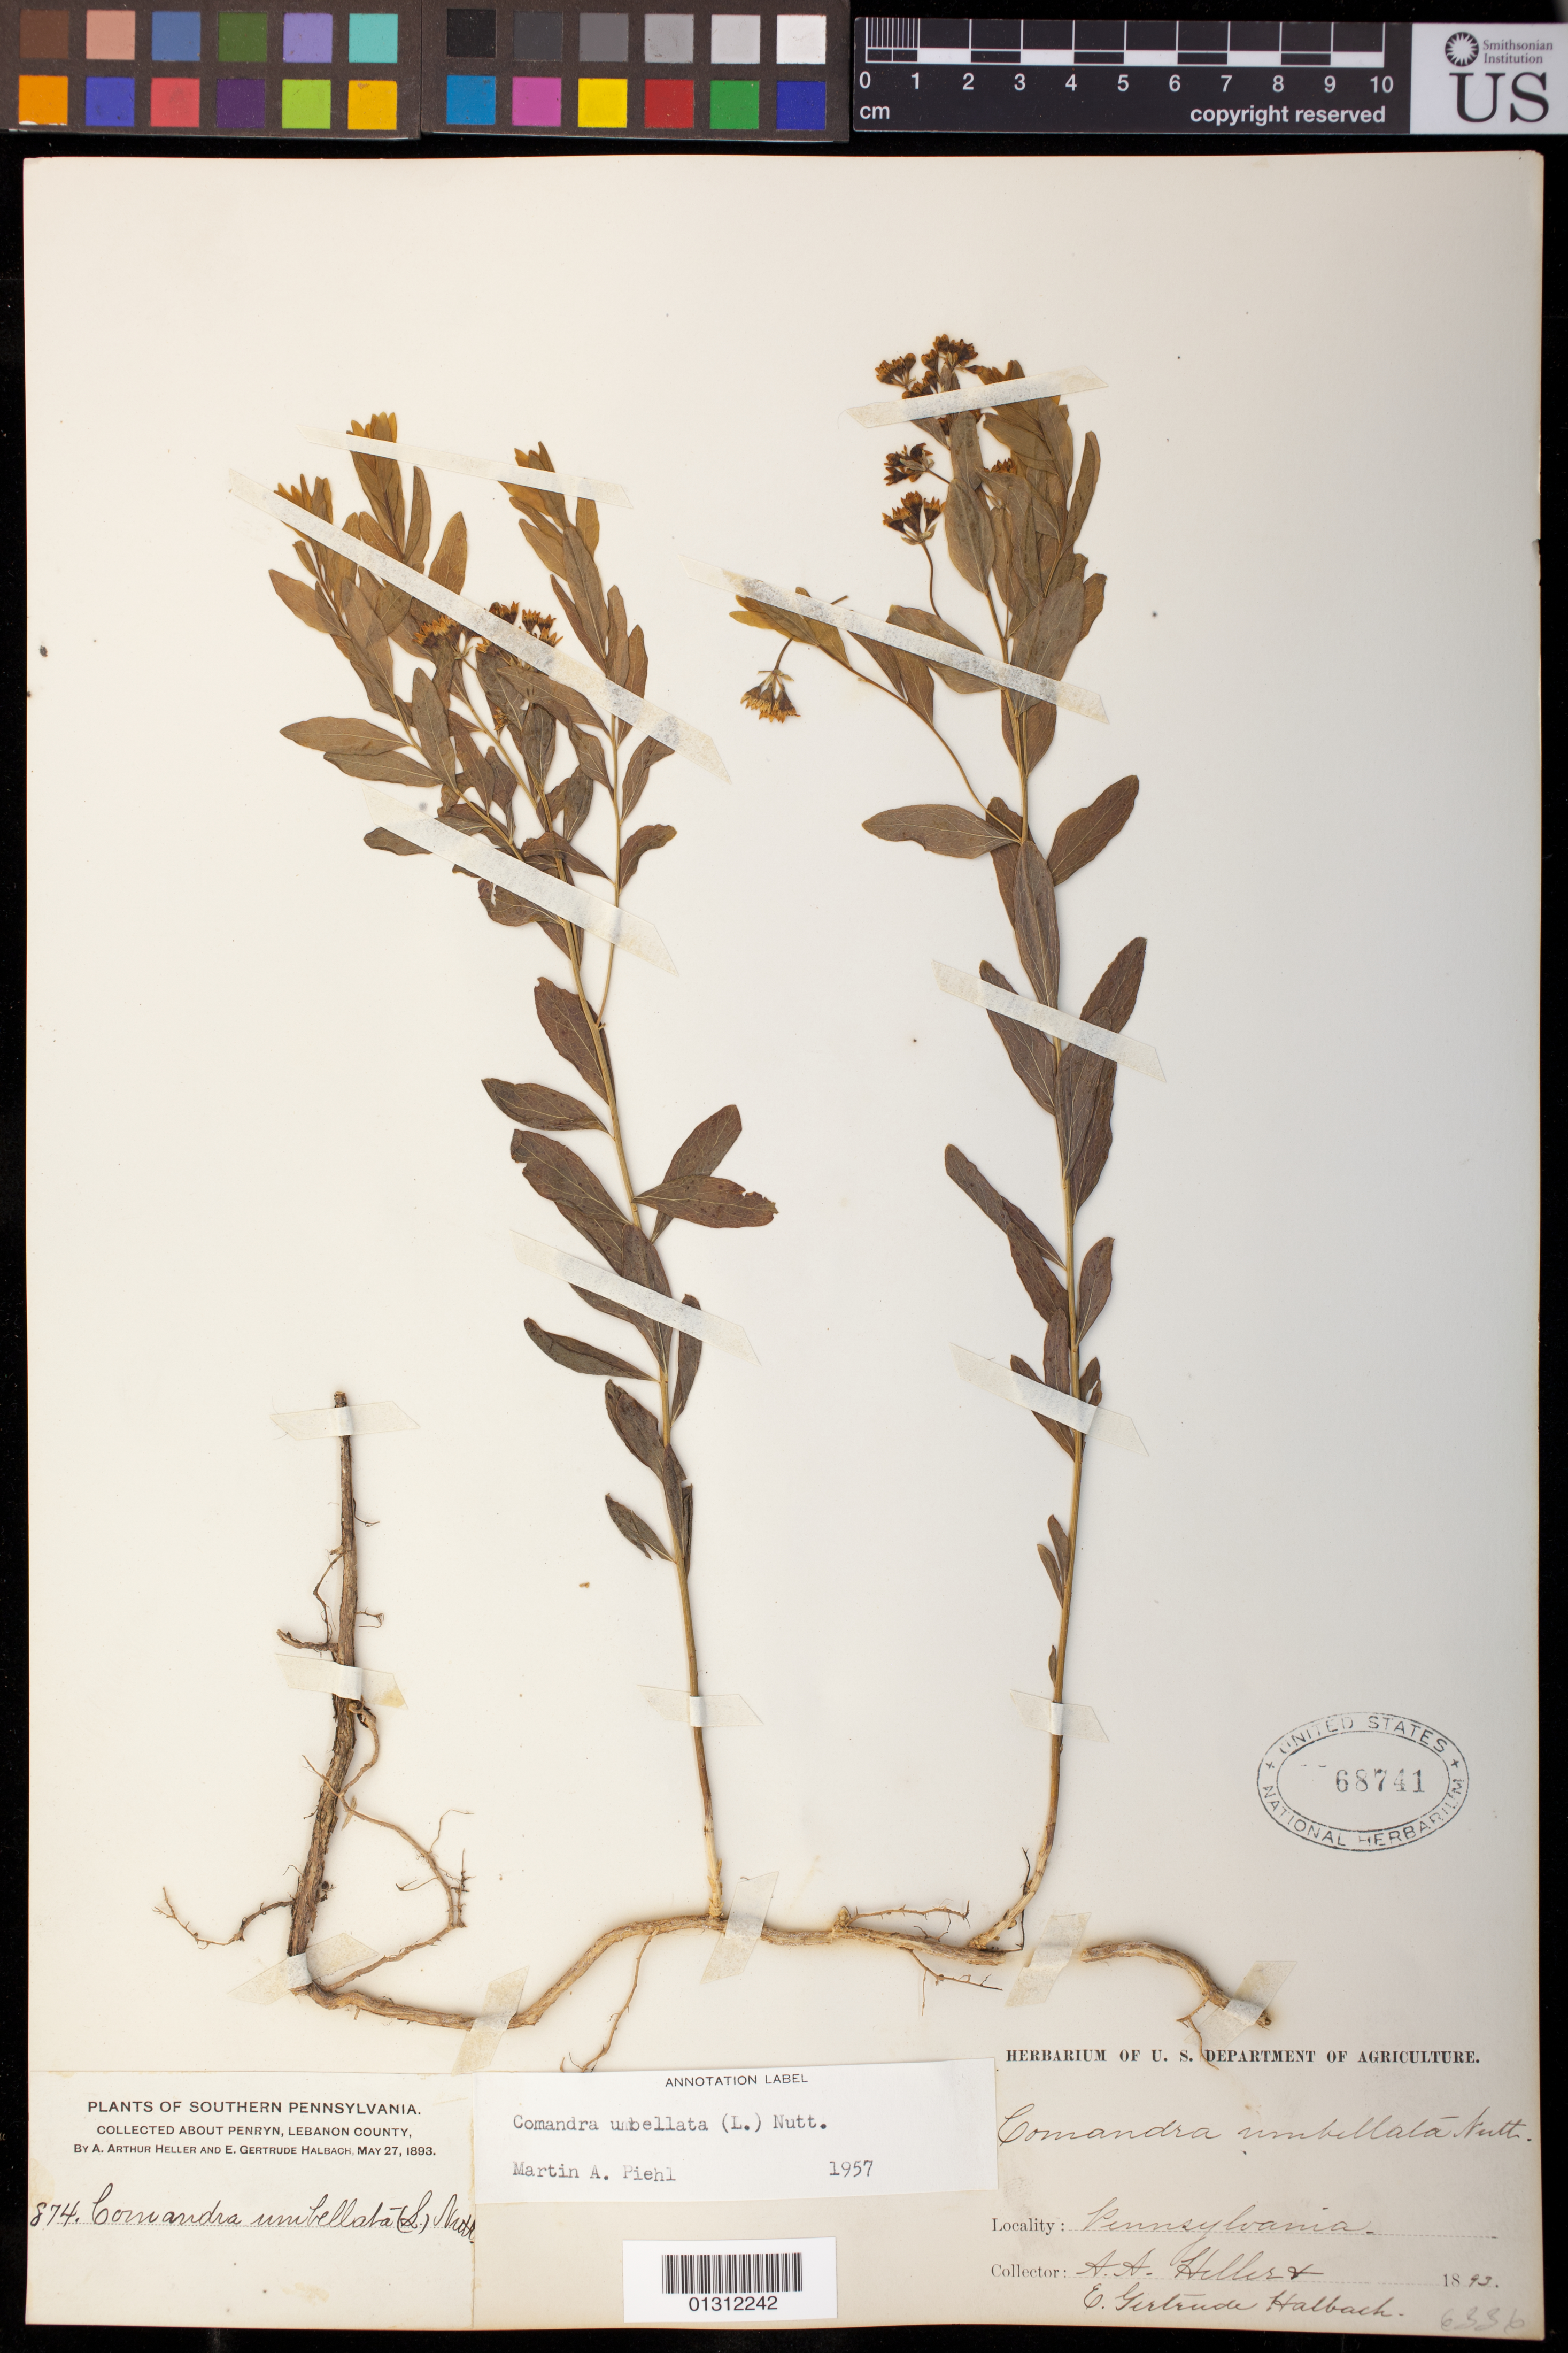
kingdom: Plantae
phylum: Tracheophyta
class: Magnoliopsida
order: Santalales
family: Comandraceae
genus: Comandra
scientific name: Comandra umbellata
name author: (L.) Nutt.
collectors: A. A. Heller & E. G. Halbach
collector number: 874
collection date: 1893-05-27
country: United States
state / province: Pennsylvania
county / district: Lebanon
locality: Penryn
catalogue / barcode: US 68741